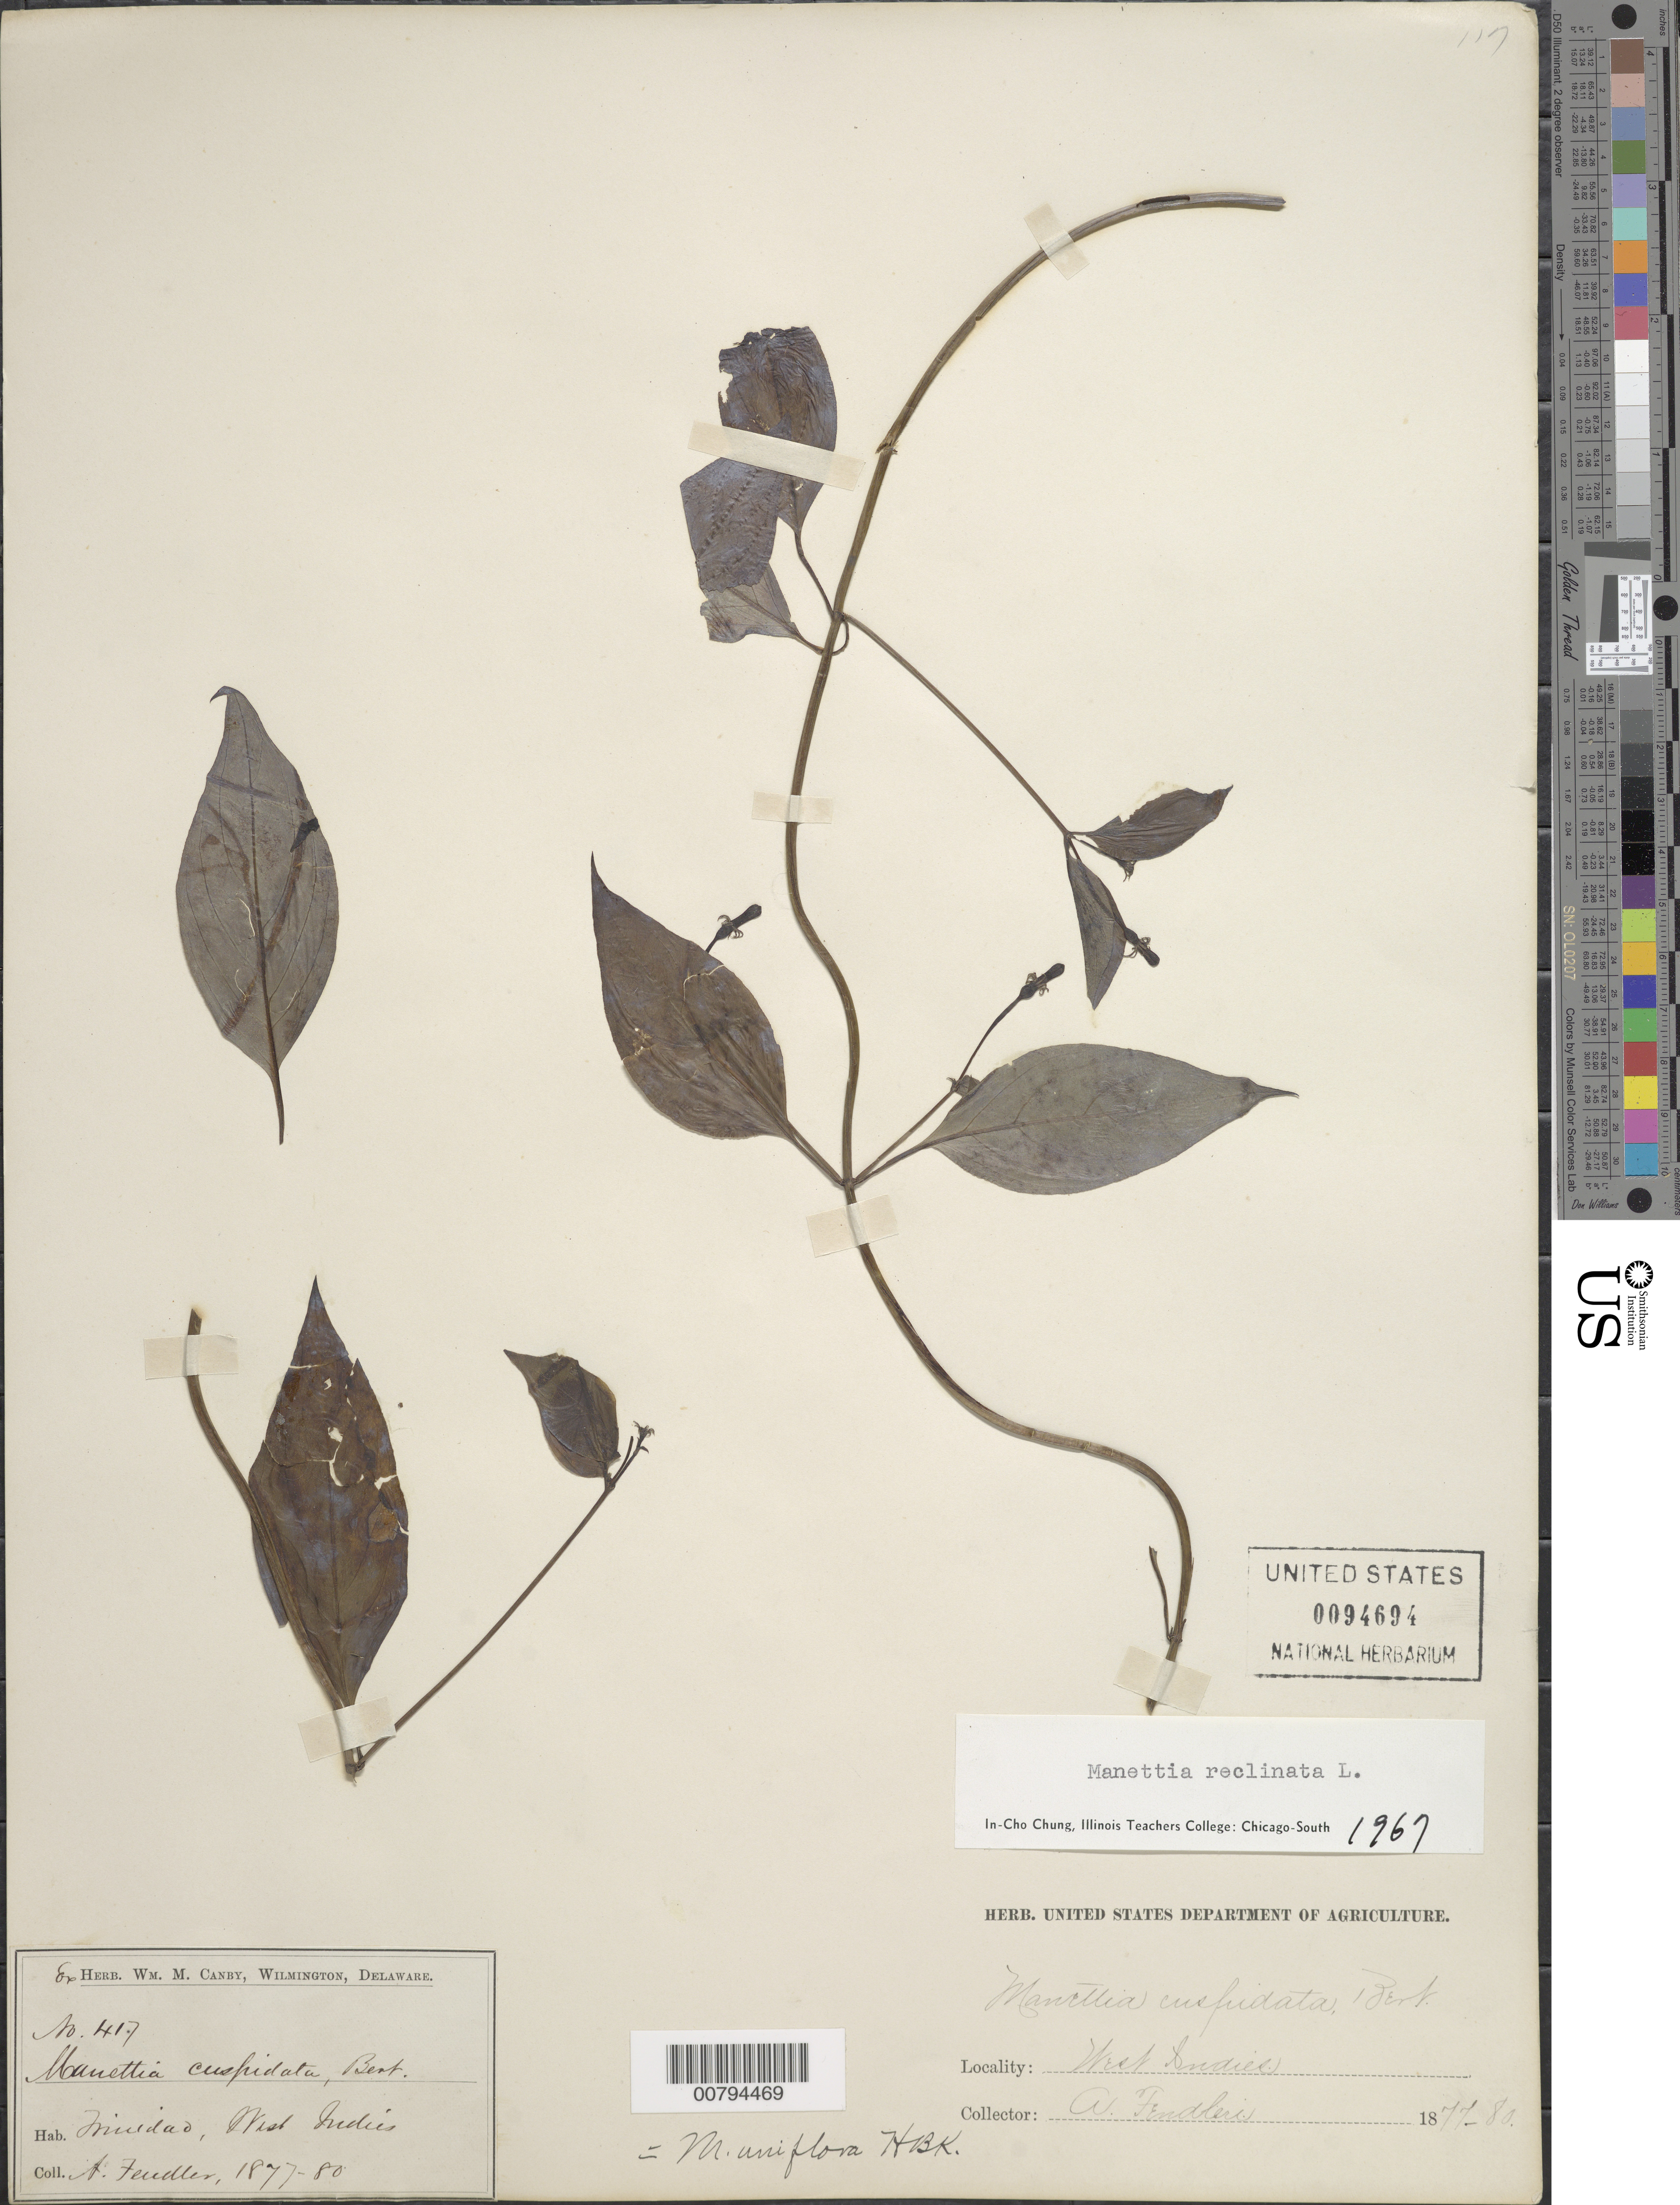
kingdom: Plantae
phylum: Tracheophyta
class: Magnoliopsida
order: Gentianales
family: Rubiaceae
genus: Manettia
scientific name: Manettia reclinata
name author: L.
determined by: Chung, In Cho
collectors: A. Fendler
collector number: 417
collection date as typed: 1877 to -- --- 1880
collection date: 1877/1880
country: Trinidad and Tobago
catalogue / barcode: US 94694